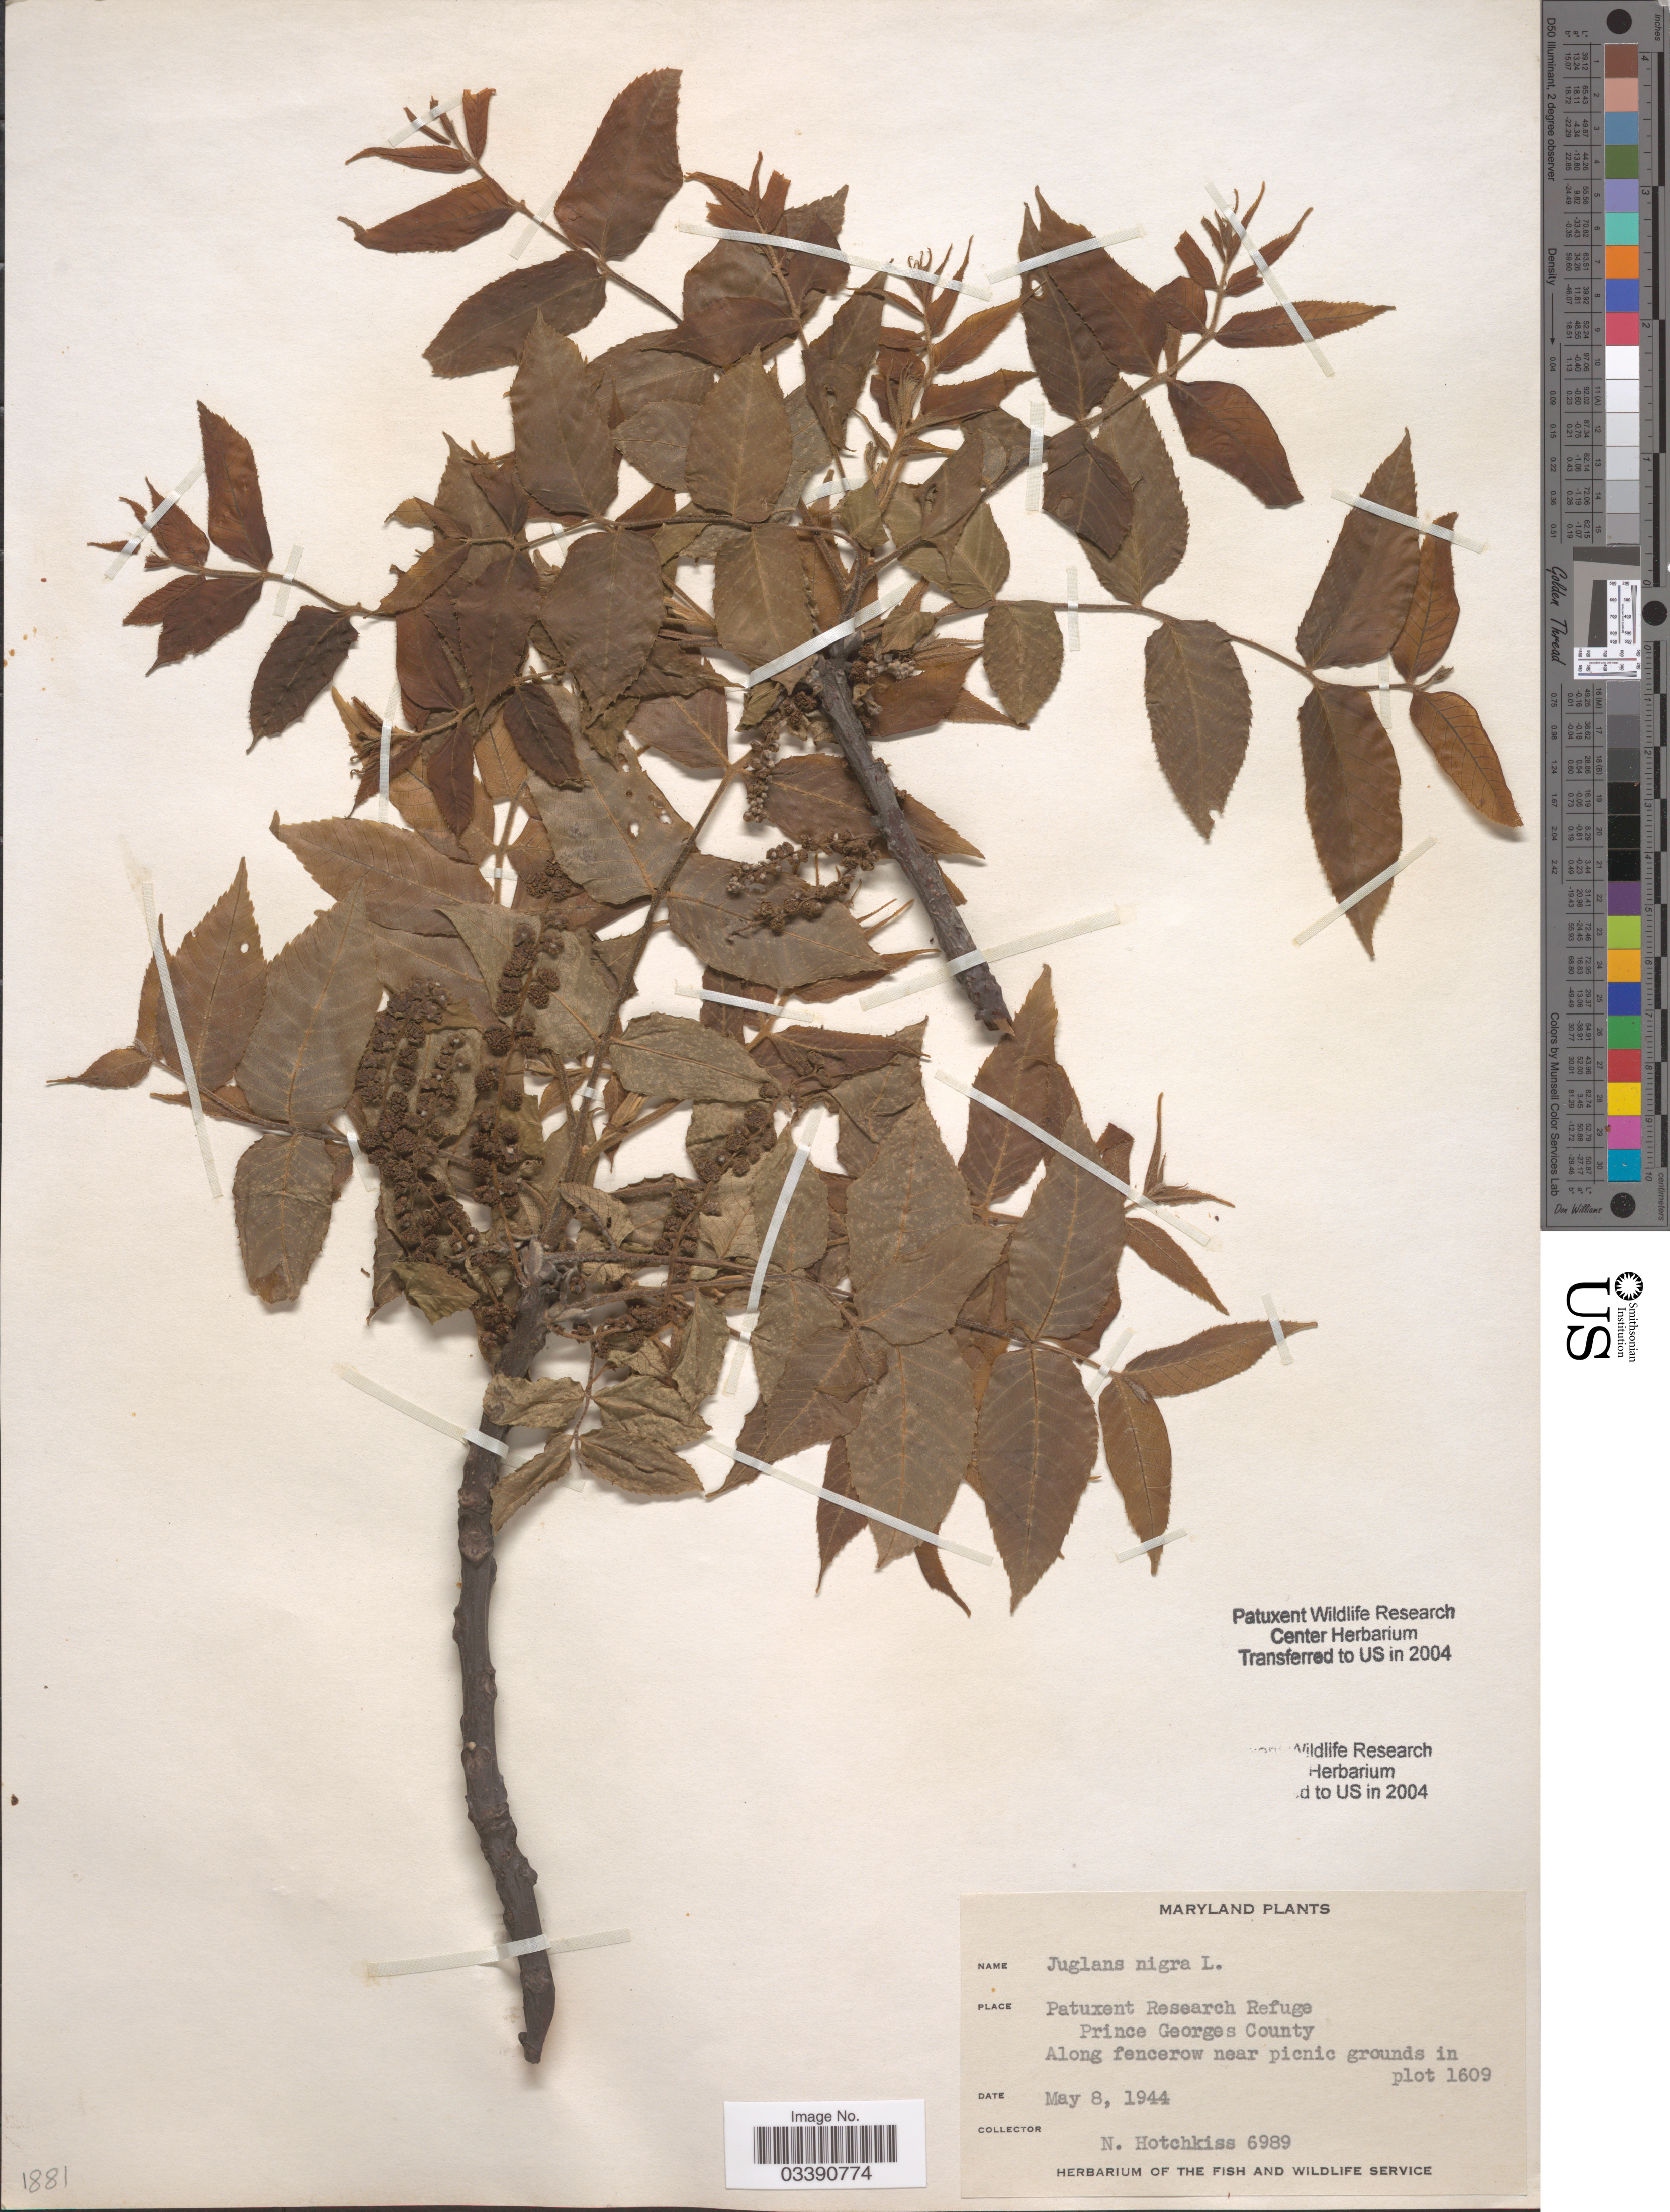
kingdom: Plantae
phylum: Tracheophyta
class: Magnoliopsida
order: Fagales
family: Juglandaceae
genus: Juglans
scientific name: Juglans nigra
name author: L.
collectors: N. Hotchkiss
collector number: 6989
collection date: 1944-05-08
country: United States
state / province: Maryland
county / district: Prince George's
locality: Patuxent Research Refuge. Prince Georges County. Along fencerow near picnic grounds in plot 1609.